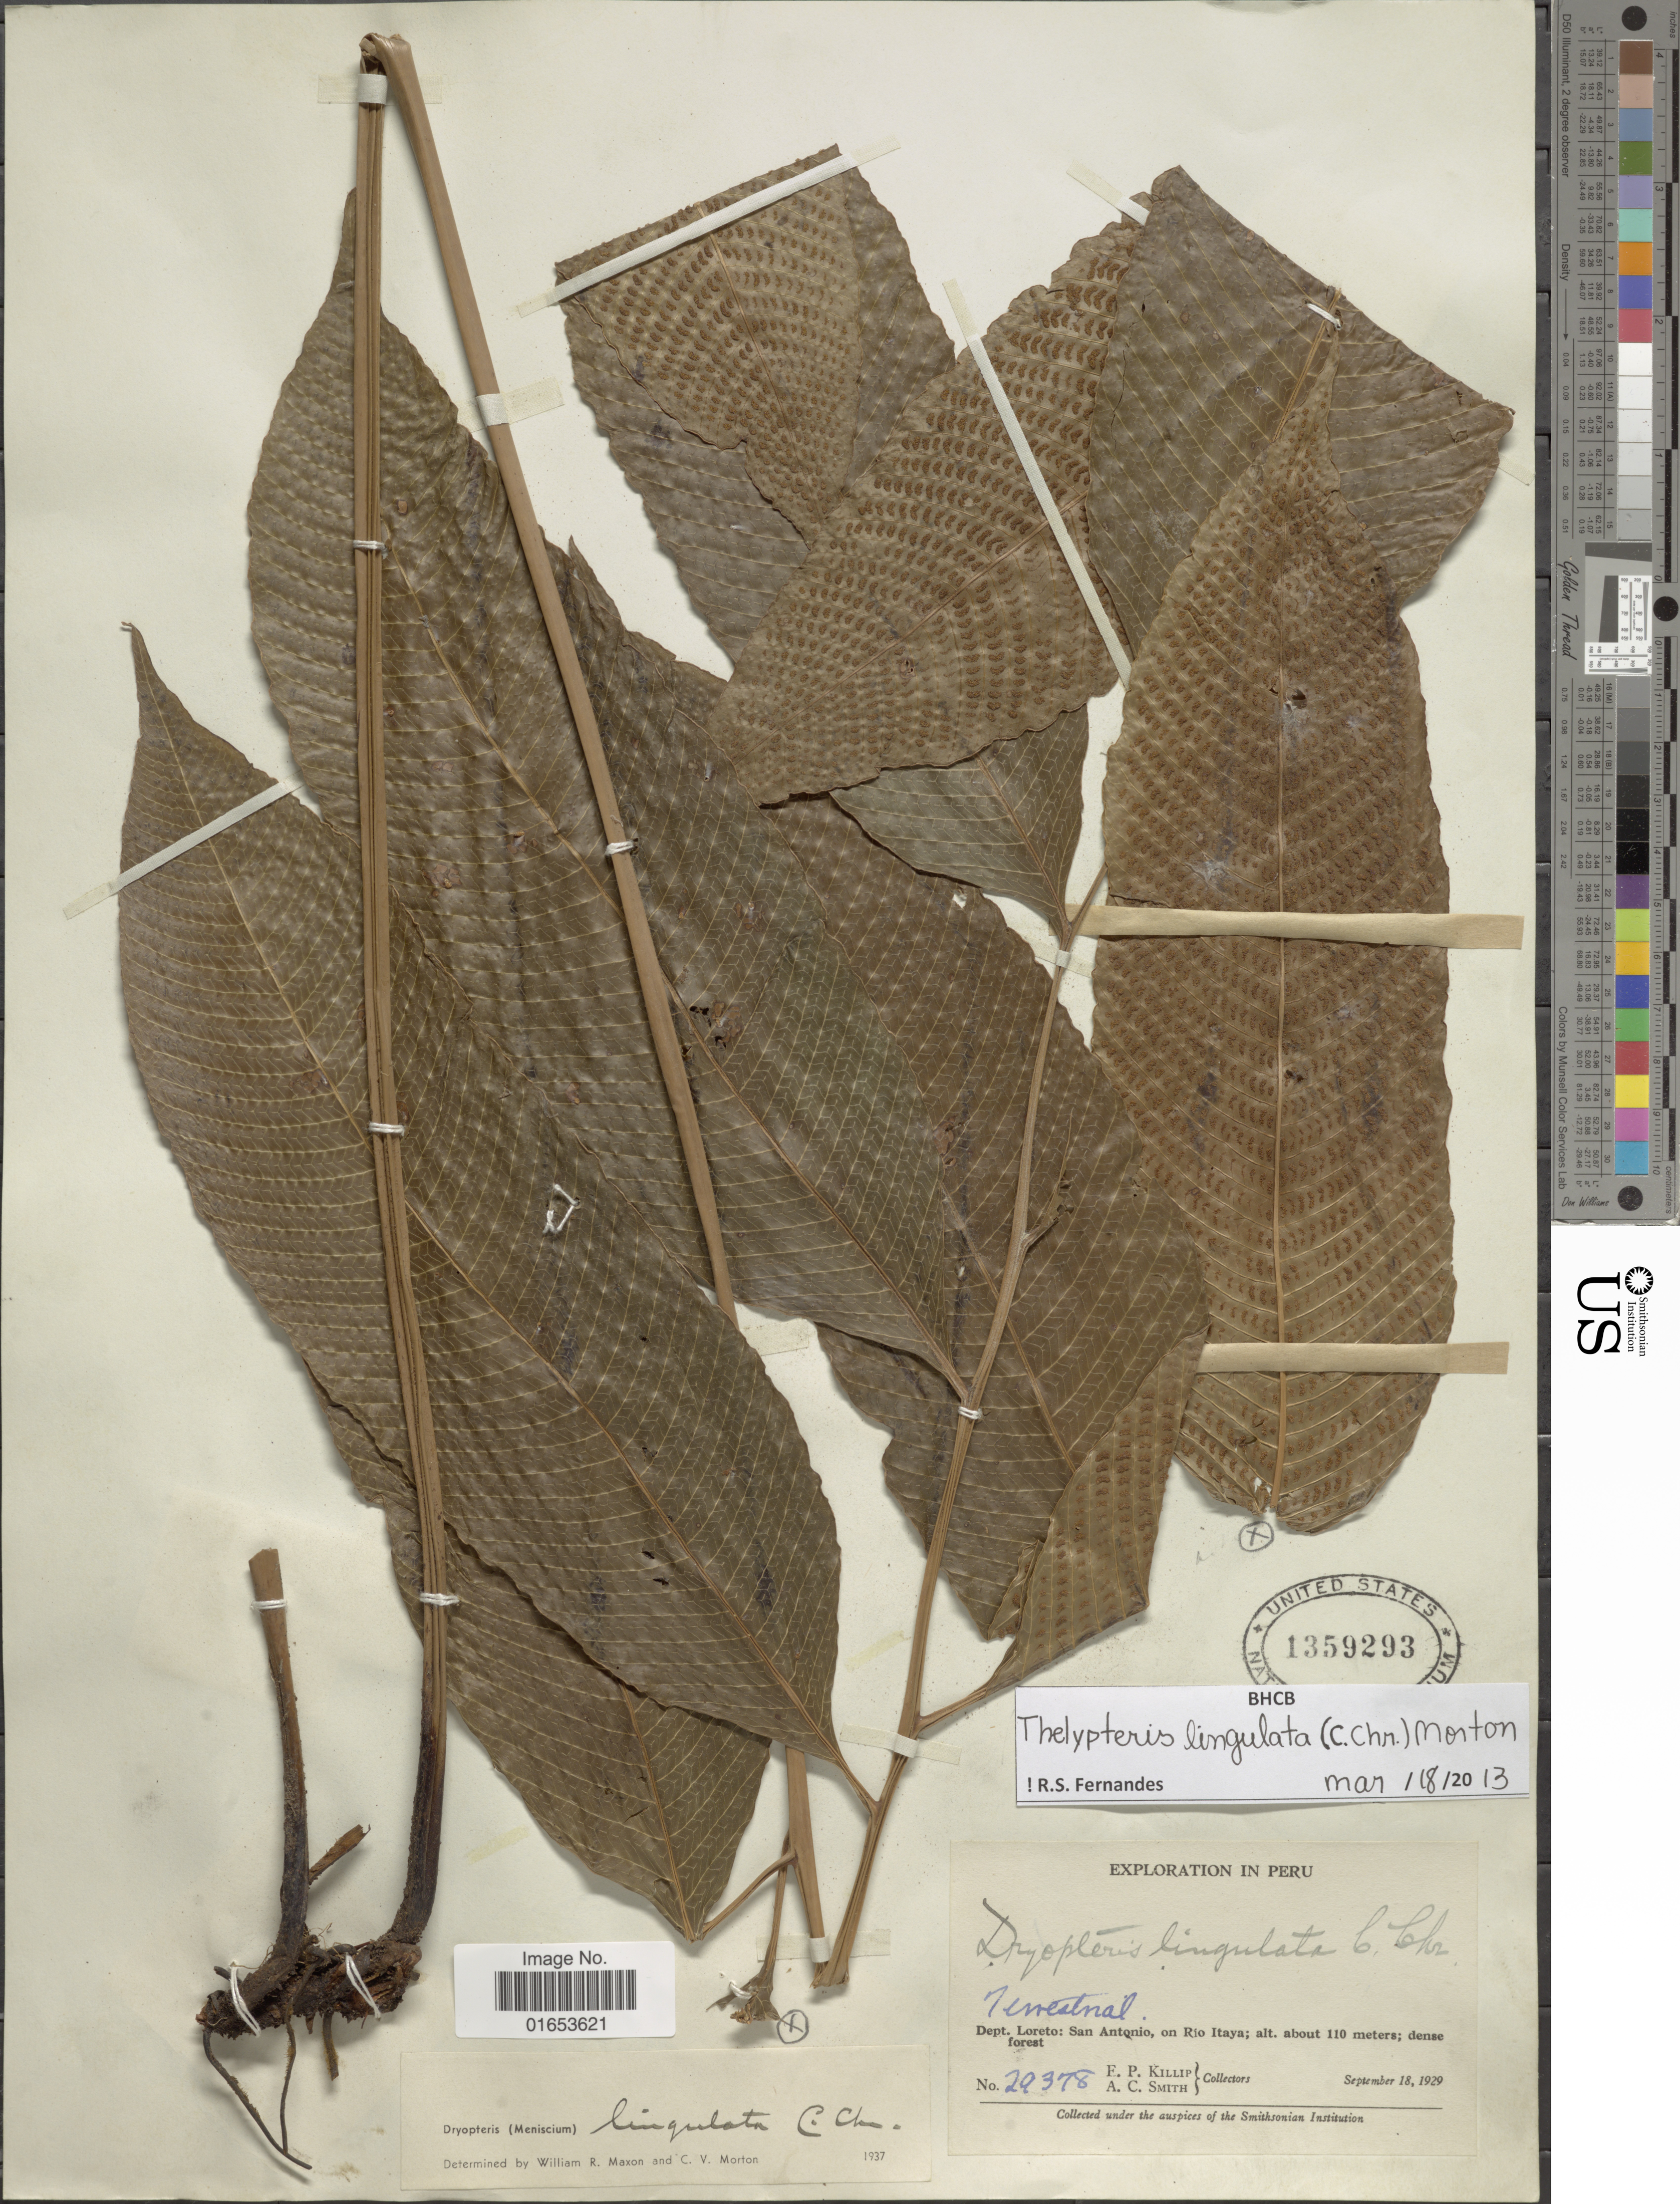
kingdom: Plantae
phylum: Tracheophyta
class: Polypodiopsida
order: Polypodiales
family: Thelypteridaceae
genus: Meniscium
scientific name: Meniscium lingulatum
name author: (C. Chr.) Pic. Serm.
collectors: E. P. Killip & A. C. Smith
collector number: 29378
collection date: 1929-09-18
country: Peru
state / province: Loreto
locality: San Antonio, on Río Itaya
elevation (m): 110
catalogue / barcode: US 1359293